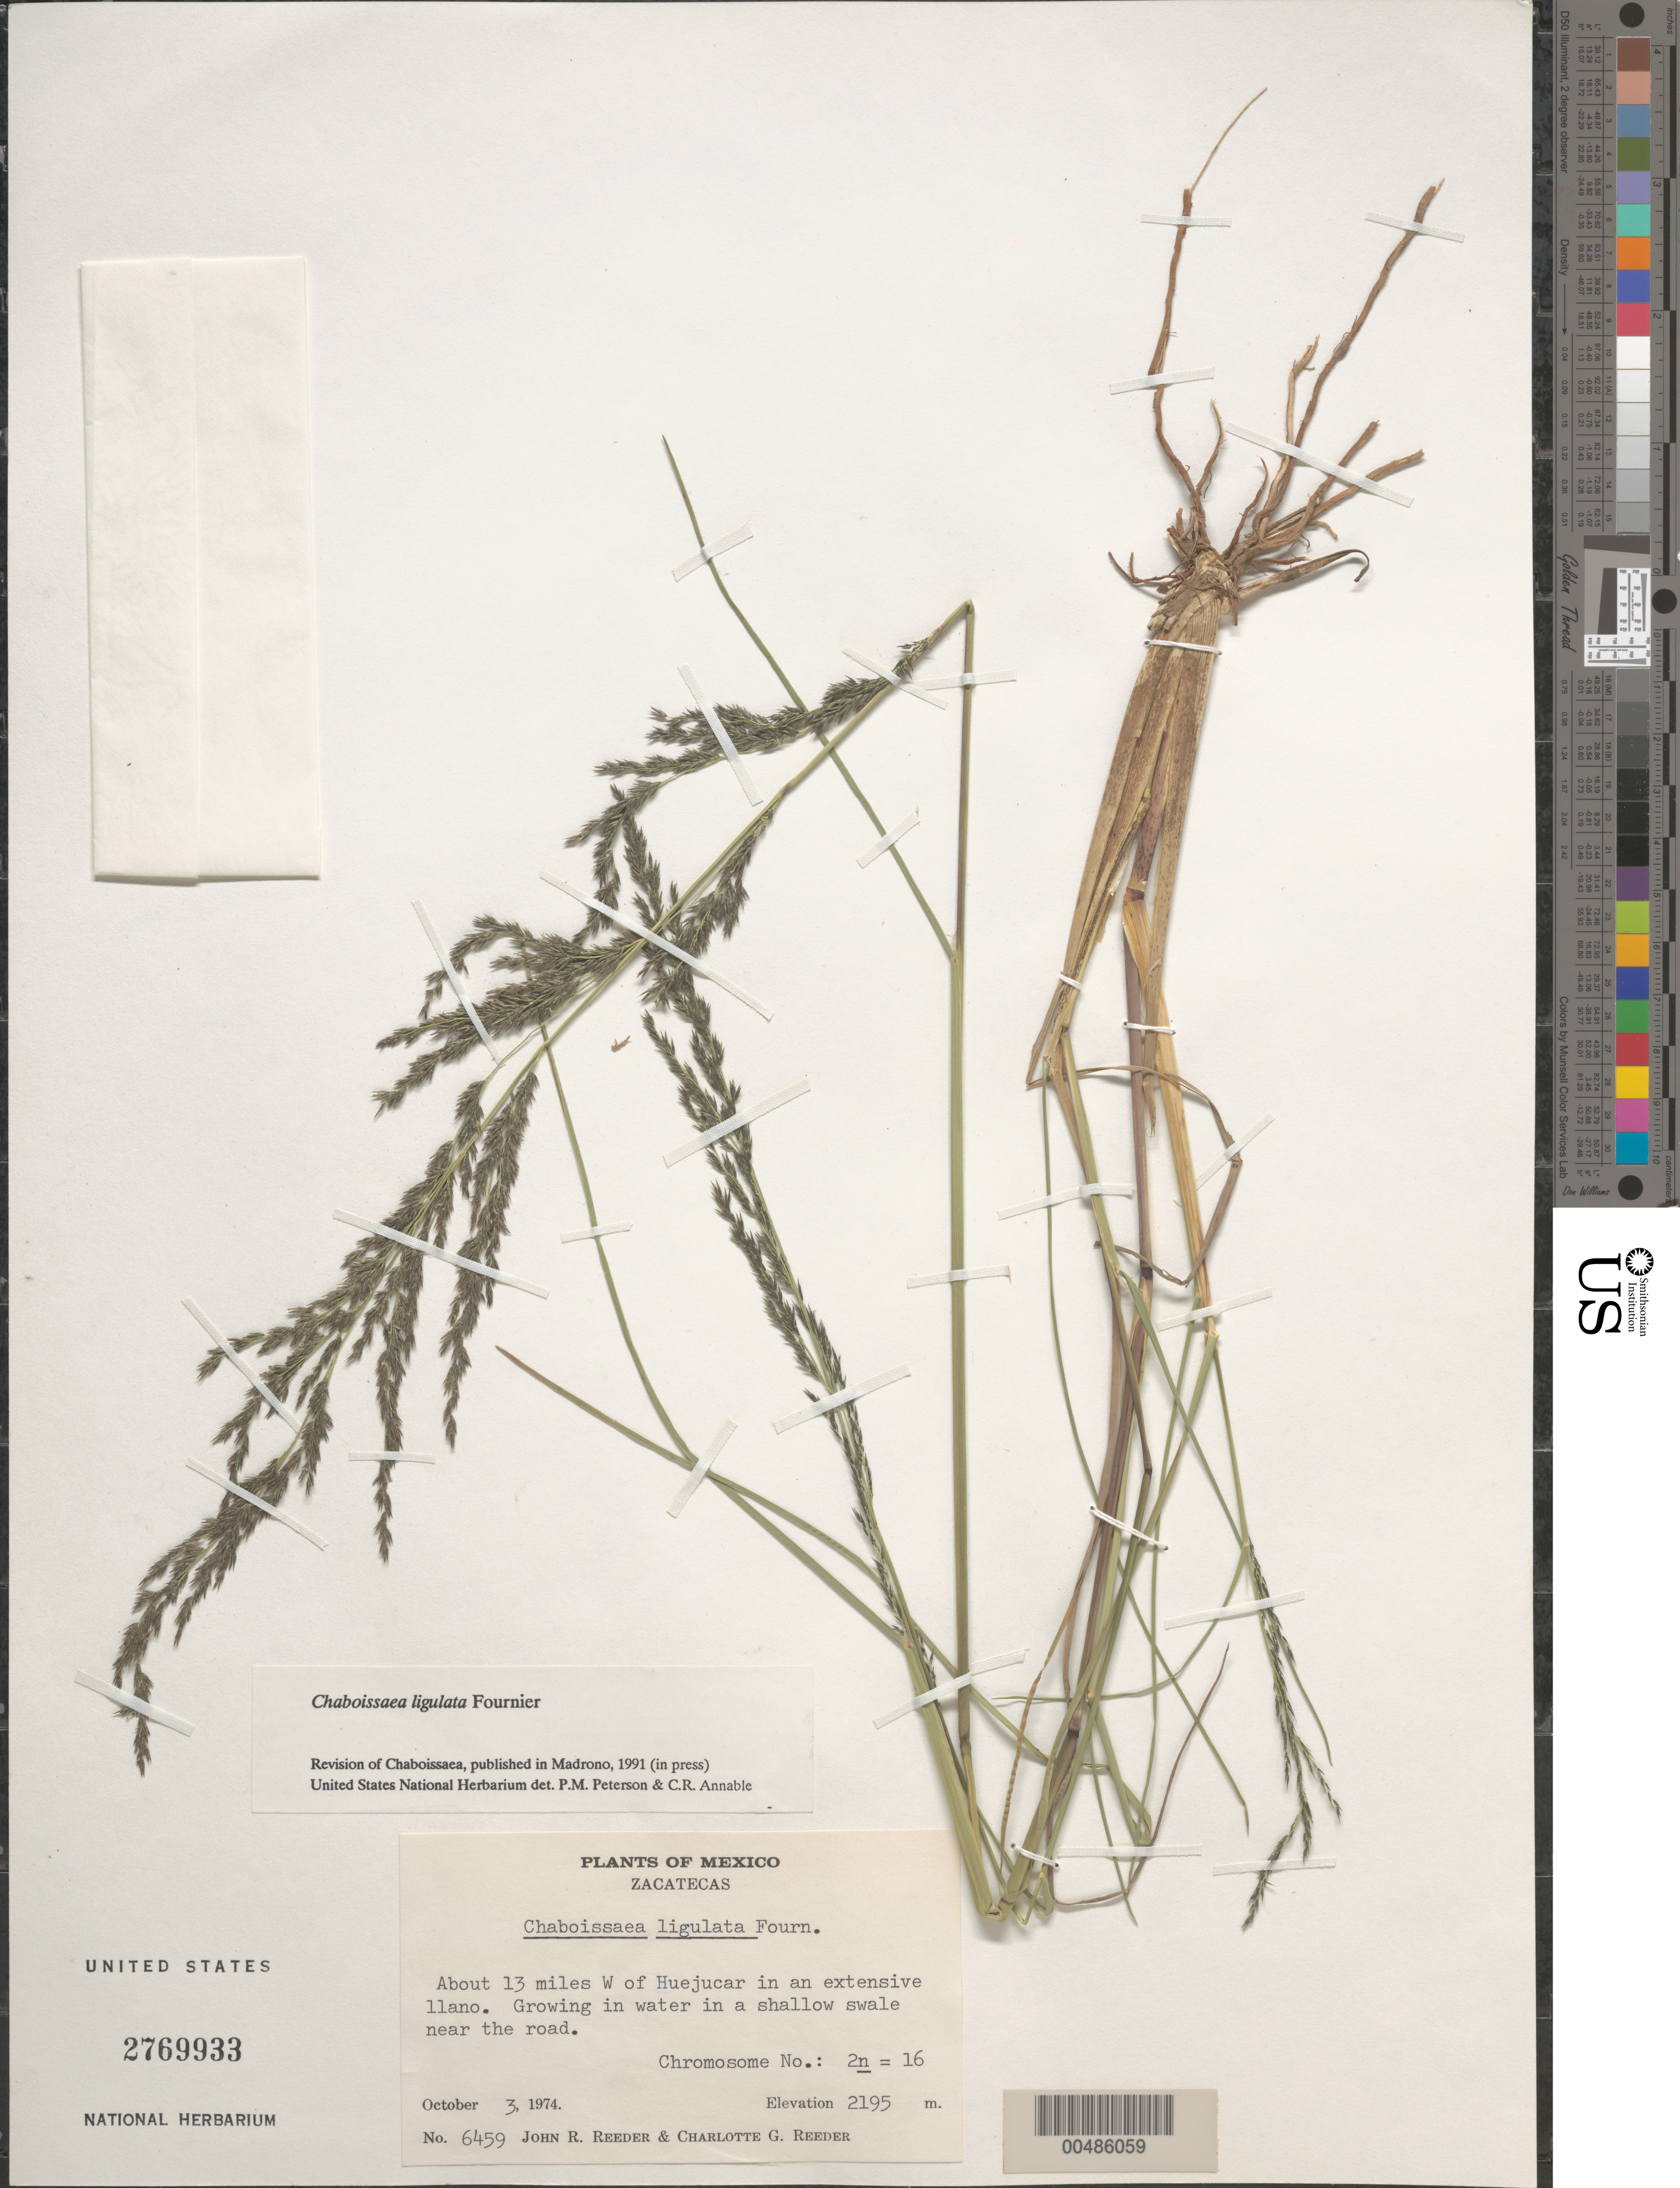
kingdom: Plantae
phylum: Tracheophyta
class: Liliopsida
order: Poales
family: Poaceae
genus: Chaboissaea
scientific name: Chaboissaea ligulata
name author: E. Fourn.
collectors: J. R. Reeder & C. G. Reeder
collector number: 6459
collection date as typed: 3 Oct 1974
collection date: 1974-10-03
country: Mexico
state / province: Zacatecas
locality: About 13 mi W of Huejacar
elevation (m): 2195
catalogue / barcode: US 2769933